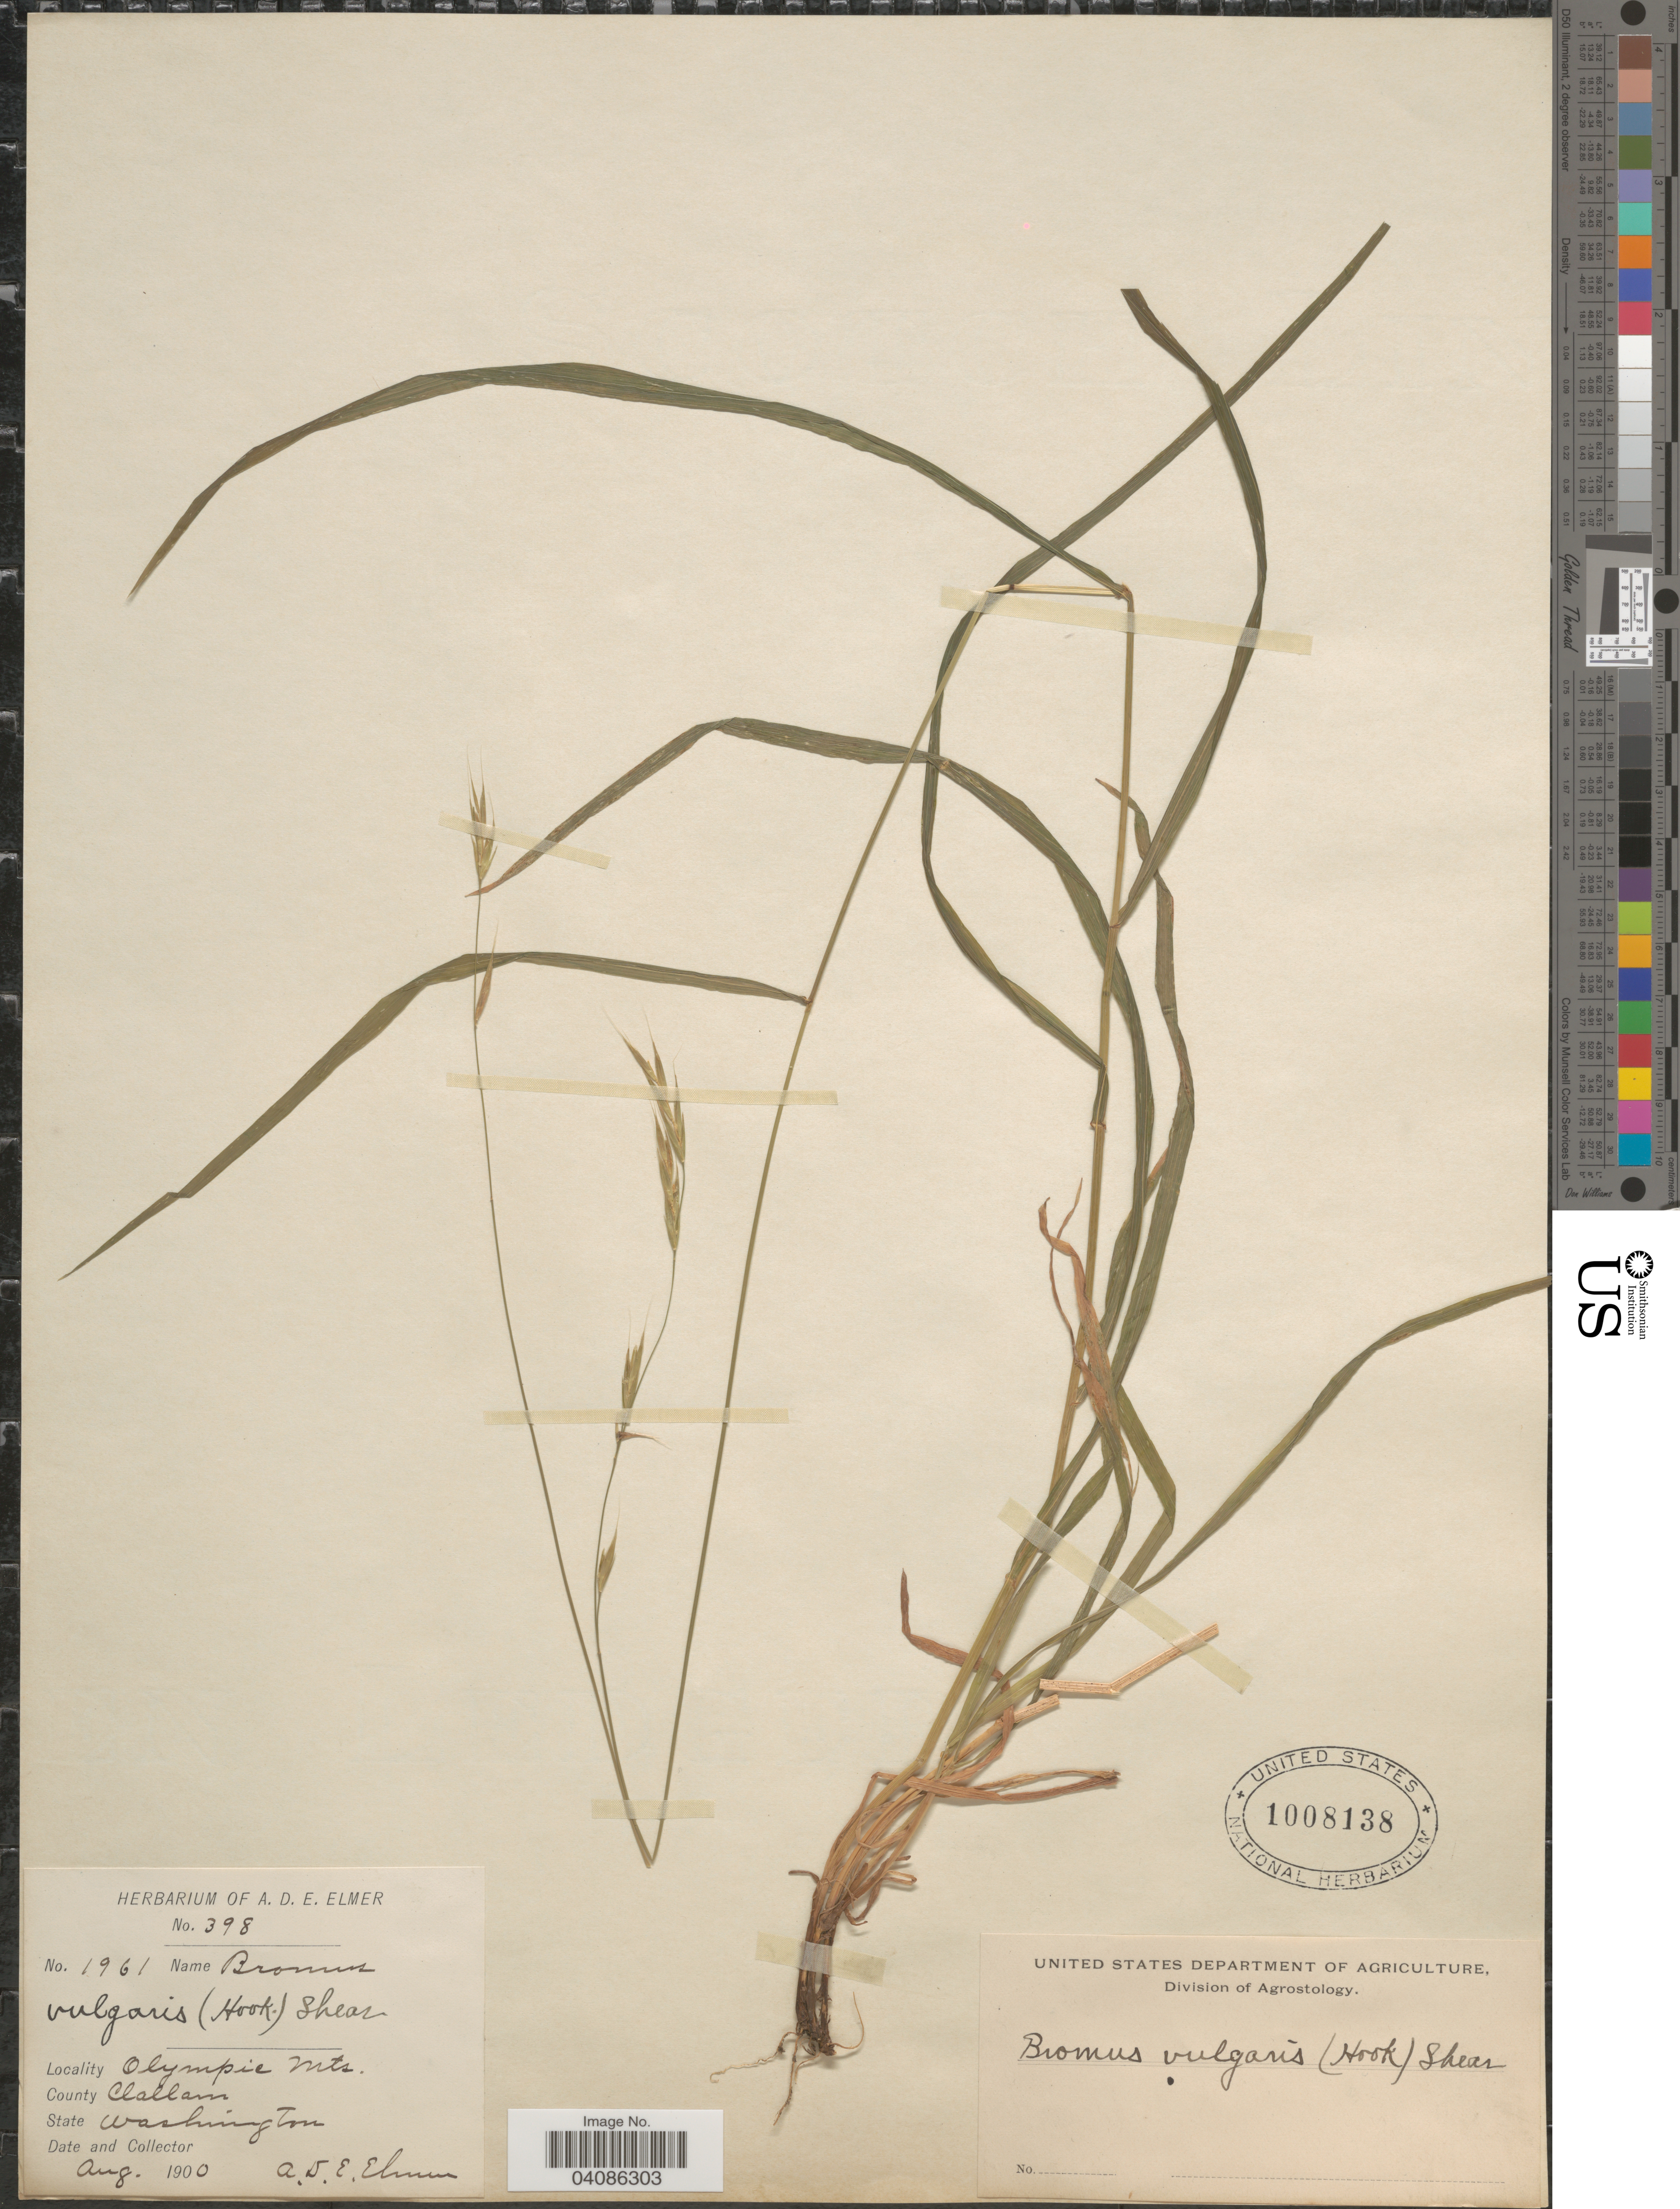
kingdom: Plantae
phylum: Tracheophyta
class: Liliopsida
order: Poales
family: Poaceae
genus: Bromus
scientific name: Bromus vulgaris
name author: (Hook.) Shear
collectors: A. D. E. Elmer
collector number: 1961/398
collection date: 1900-08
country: United States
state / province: Washington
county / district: Clallam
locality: Olympic Mts. County Clallam.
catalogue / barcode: US 1008138